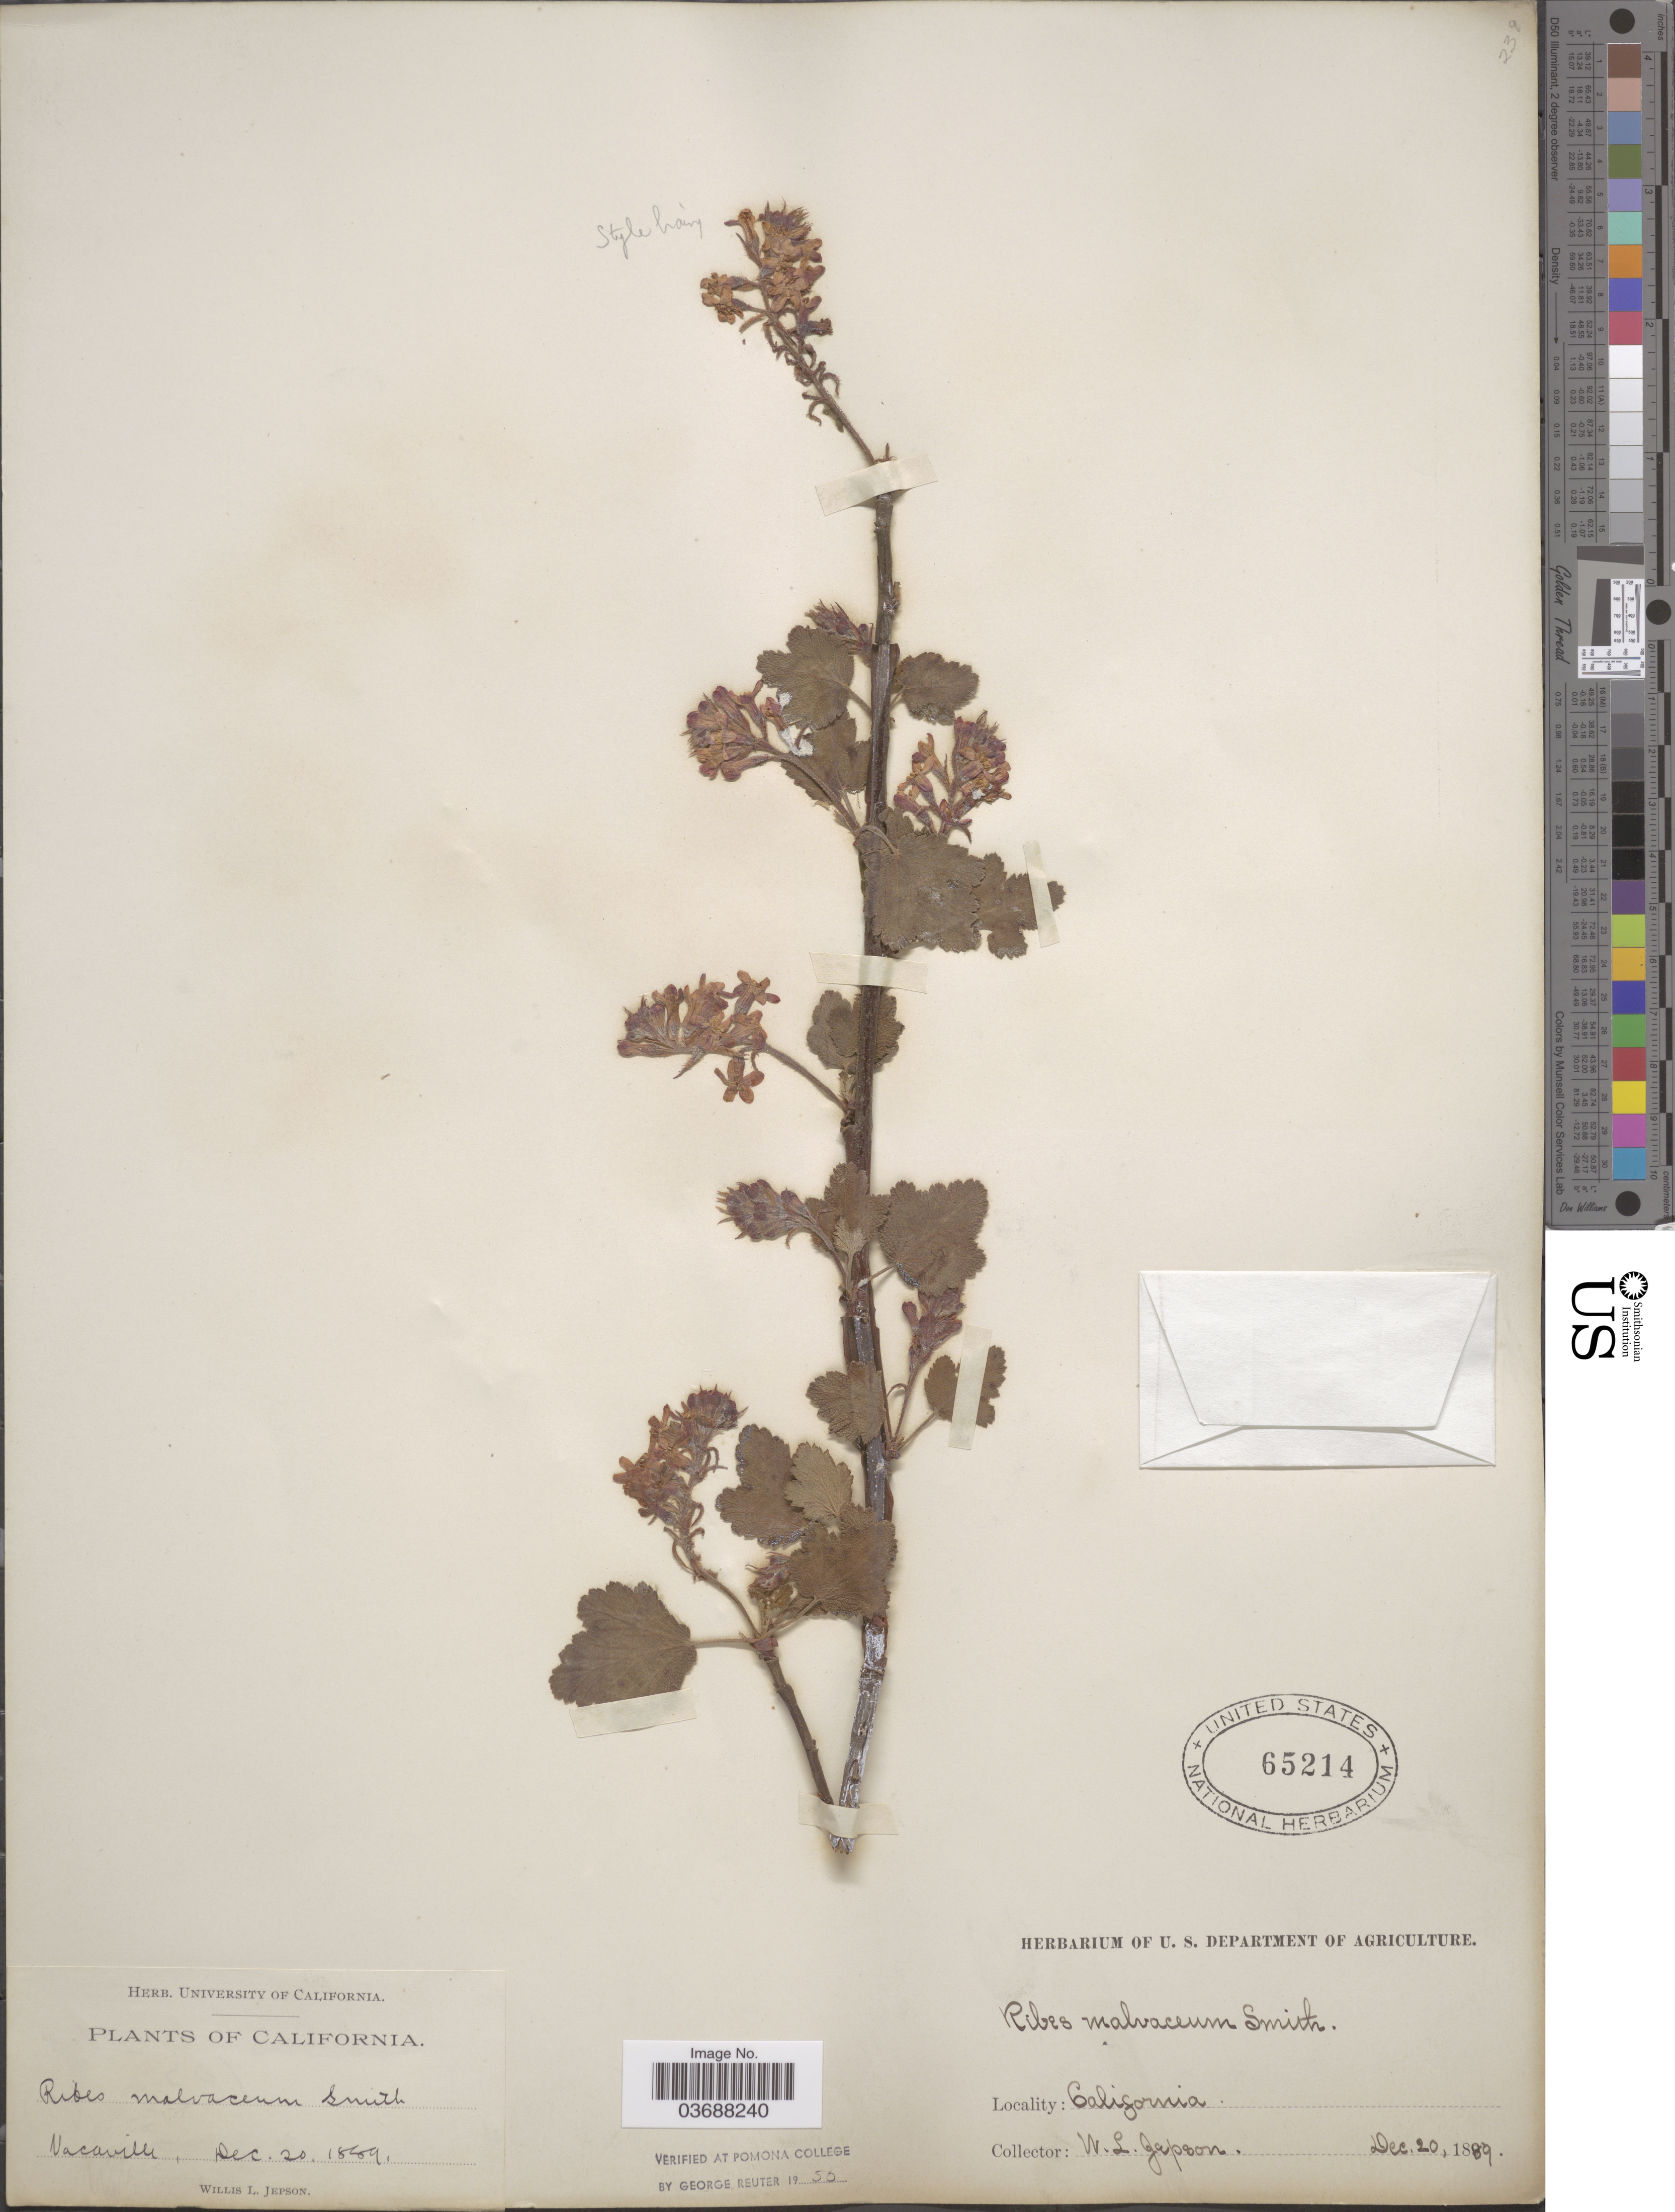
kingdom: Plantae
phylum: Tracheophyta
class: Magnoliopsida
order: Saxifragales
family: Grossulariaceae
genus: Ribes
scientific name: Ribes malvaceum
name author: Sm.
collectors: W. L. Jepson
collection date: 1889-12-20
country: United States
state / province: California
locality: Vacaville.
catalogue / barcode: US 65214